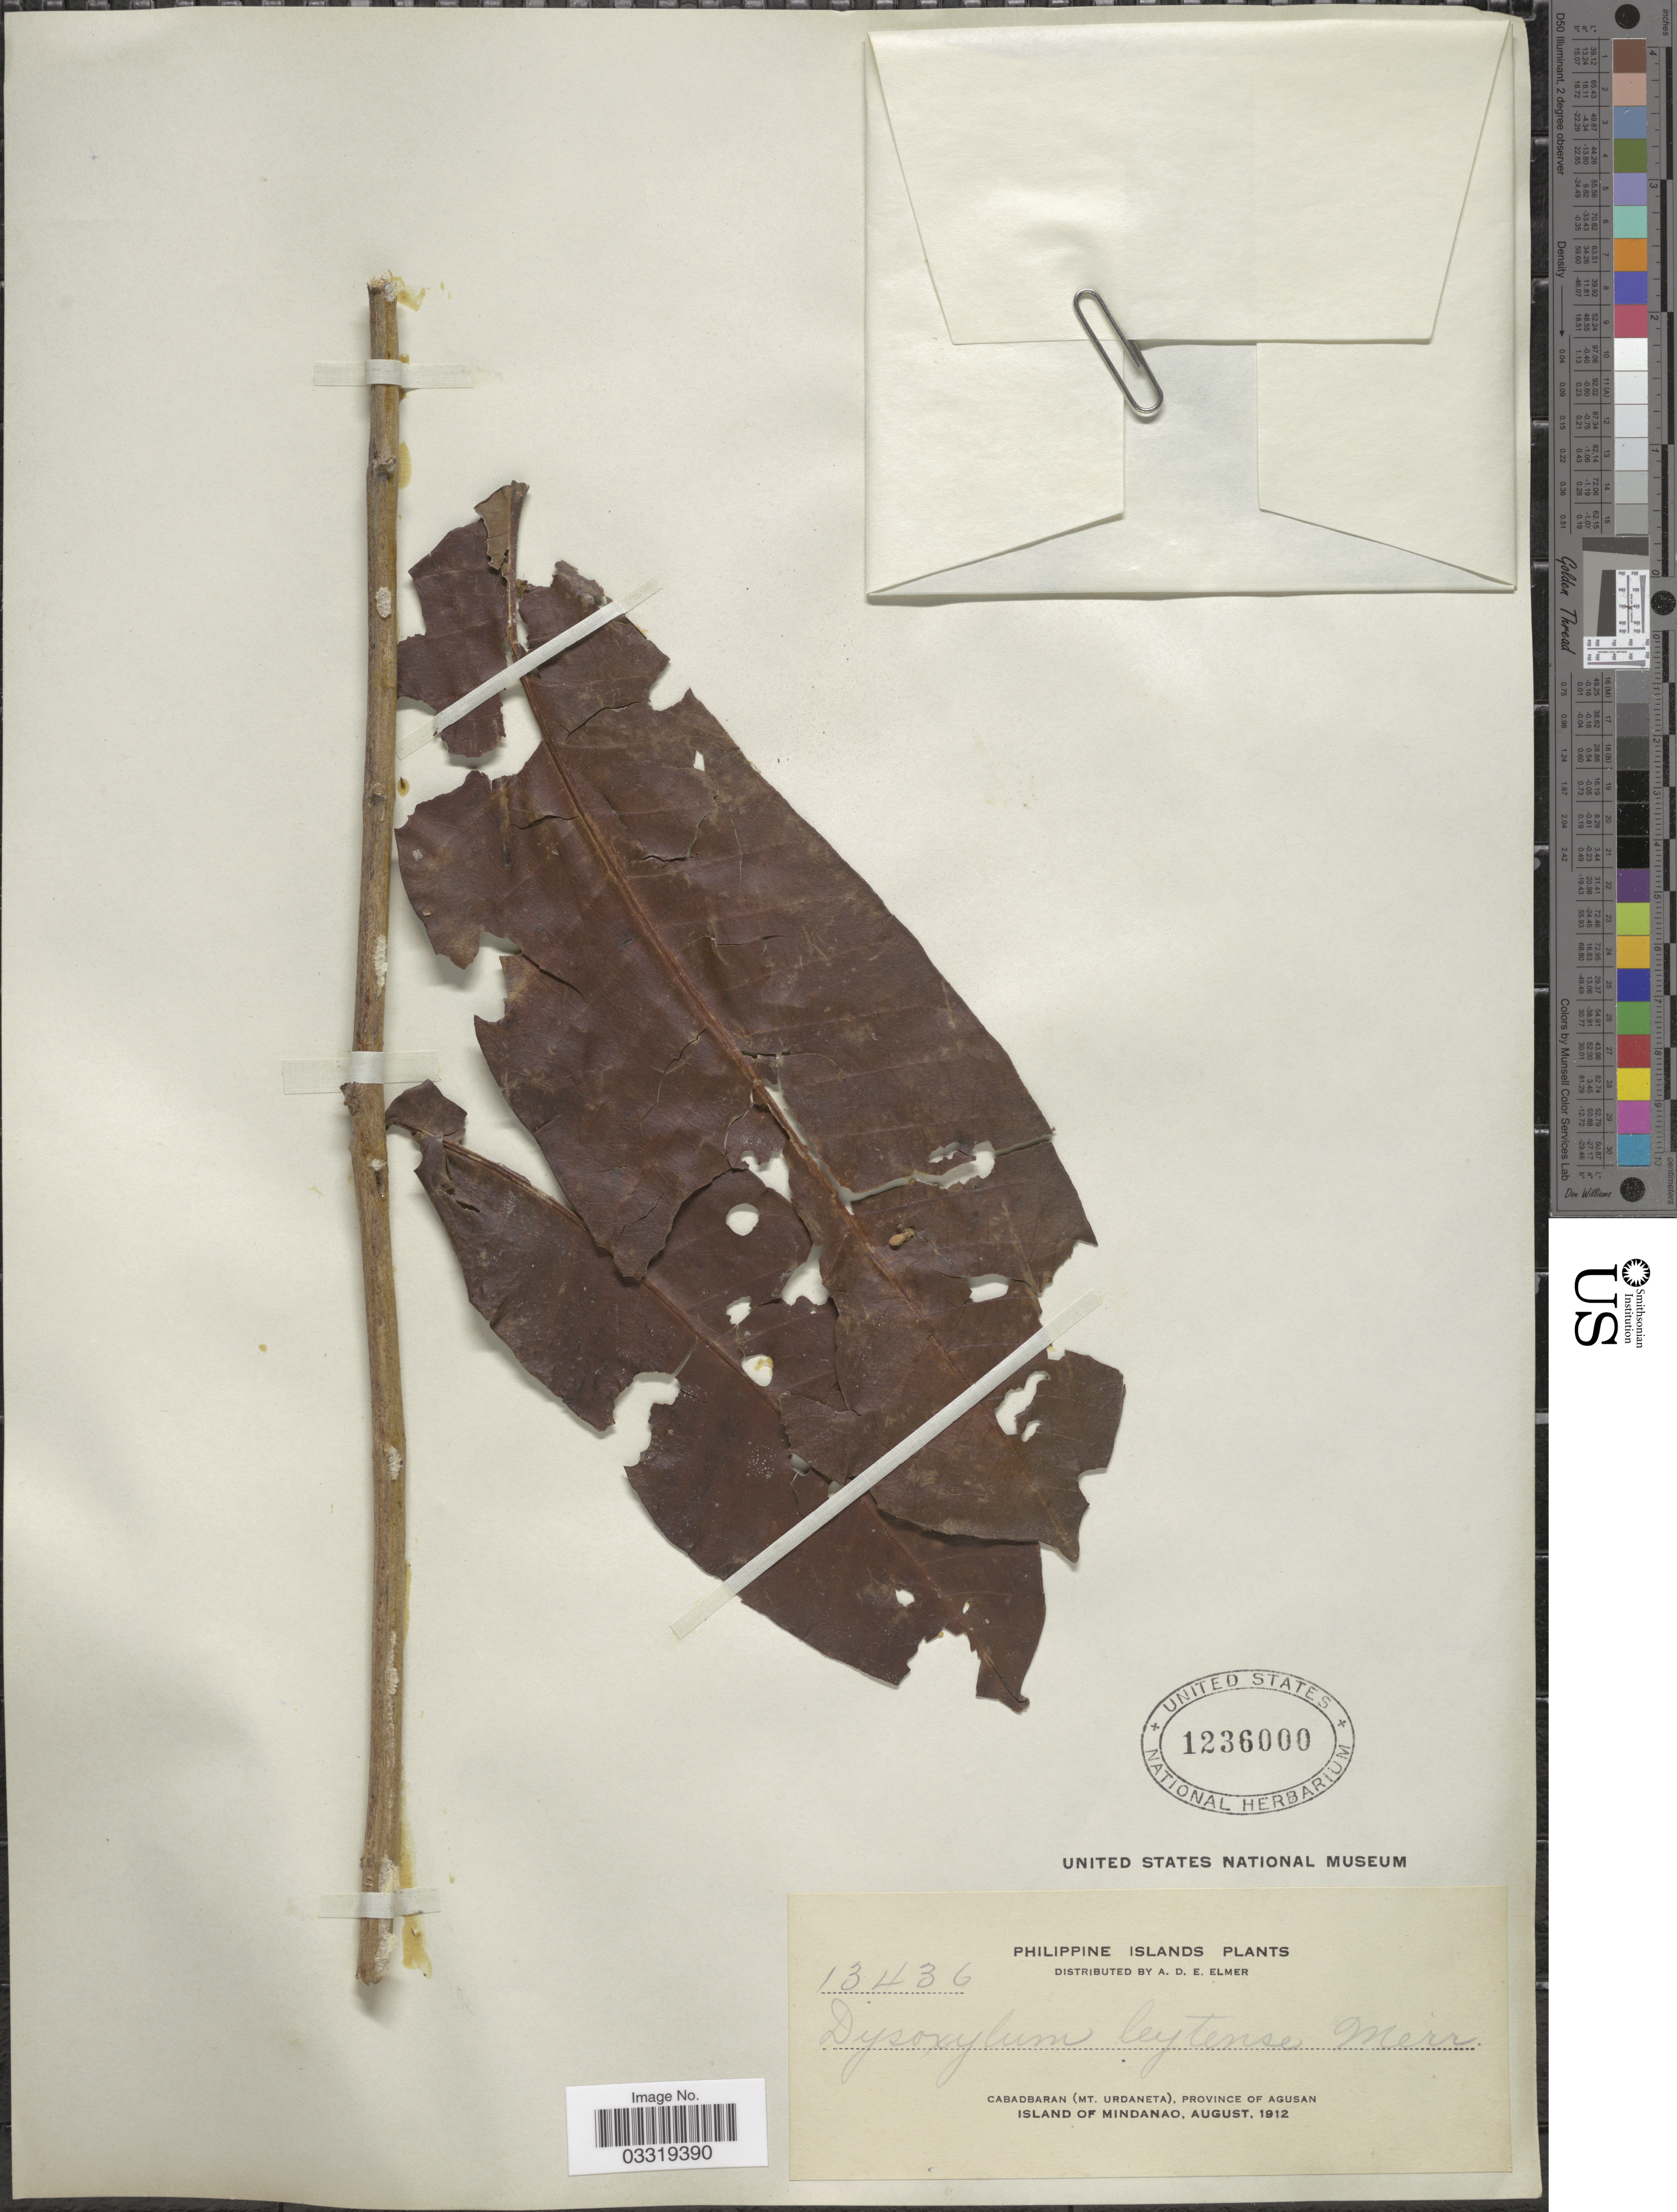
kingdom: Plantae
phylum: Tracheophyta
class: Magnoliopsida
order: Sapindales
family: Meliaceae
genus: Epicharis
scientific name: Epicharis parasitica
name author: (Osbeck) Mabb.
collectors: A. D. E. Elmer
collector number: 13436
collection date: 1912-08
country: Philippines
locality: Cabadbaran (Mt. Urdaneta), Province of Agusan, Island of Mindanao.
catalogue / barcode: US 1236000